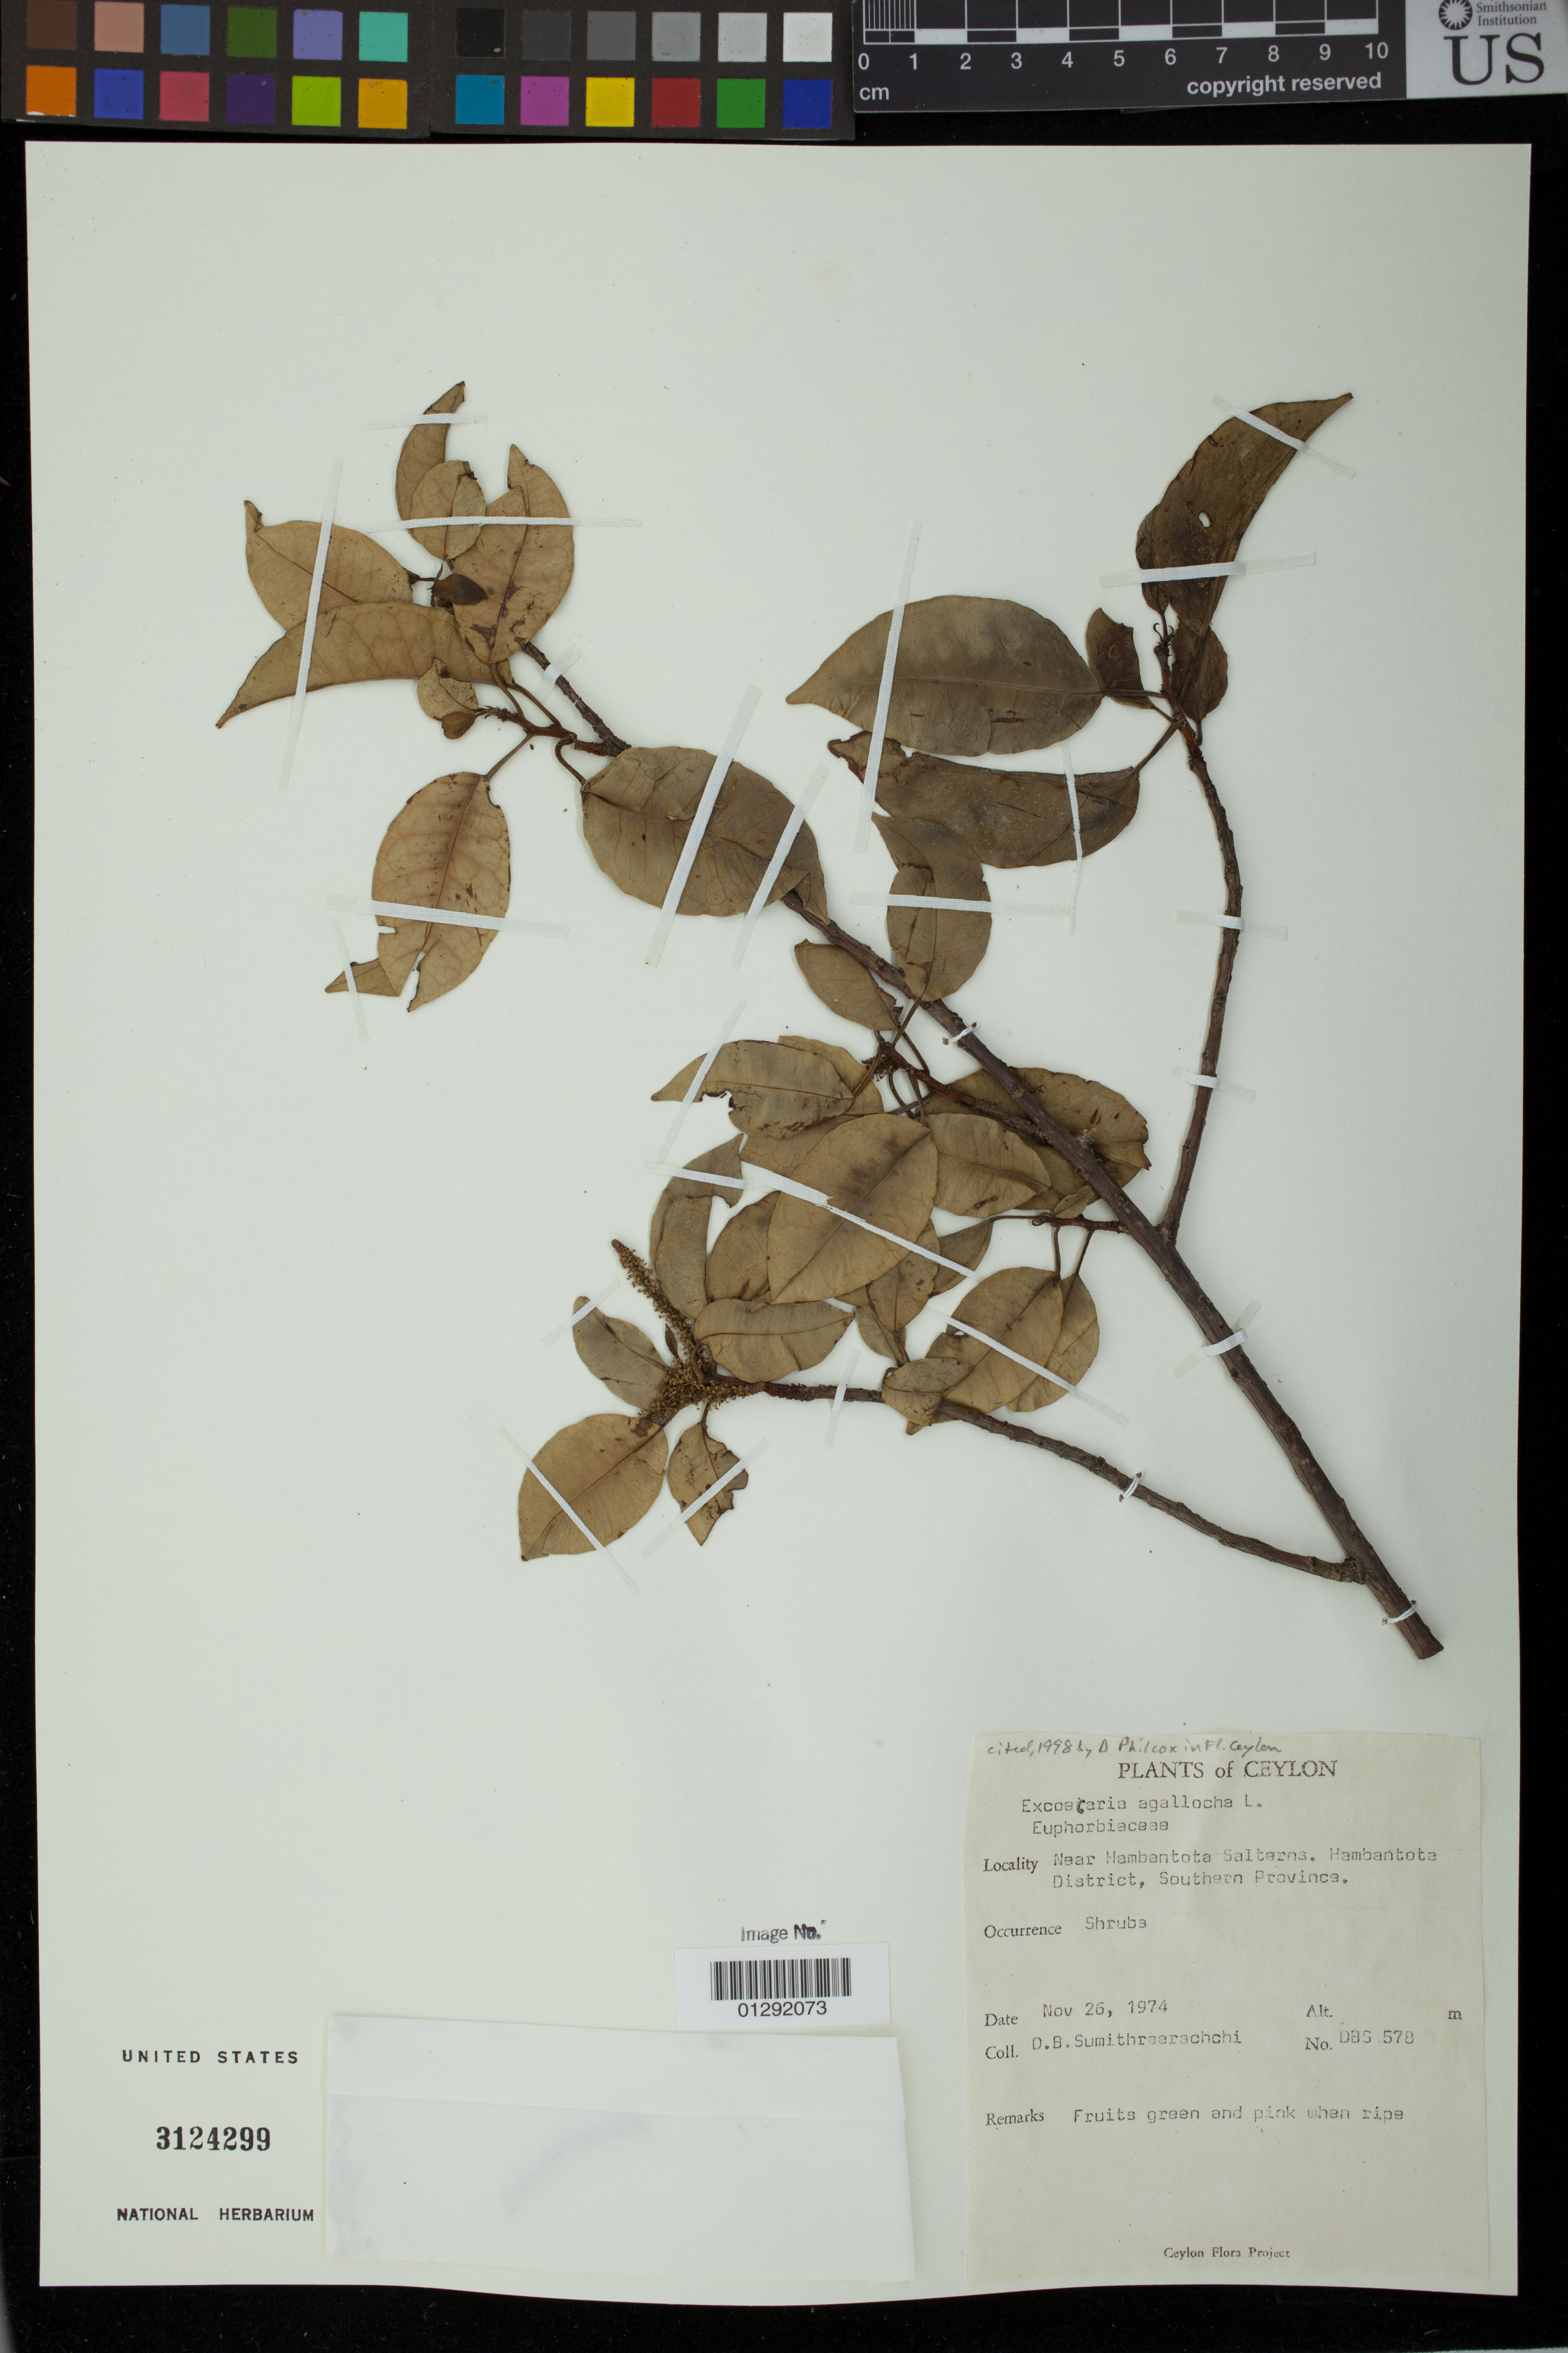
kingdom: Plantae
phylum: Tracheophyta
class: Magnoliopsida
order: Malpighiales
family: Euphorbiaceae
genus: Excoecaria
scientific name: Excoecaria agallocha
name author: L.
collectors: D. B. Sumithraarachchi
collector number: DBS 578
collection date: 1974-11-26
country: Sri Lanka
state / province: Southern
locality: Ceylon. Near Hambantota Saltaros. Hambantota District.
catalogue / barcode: US 3124299